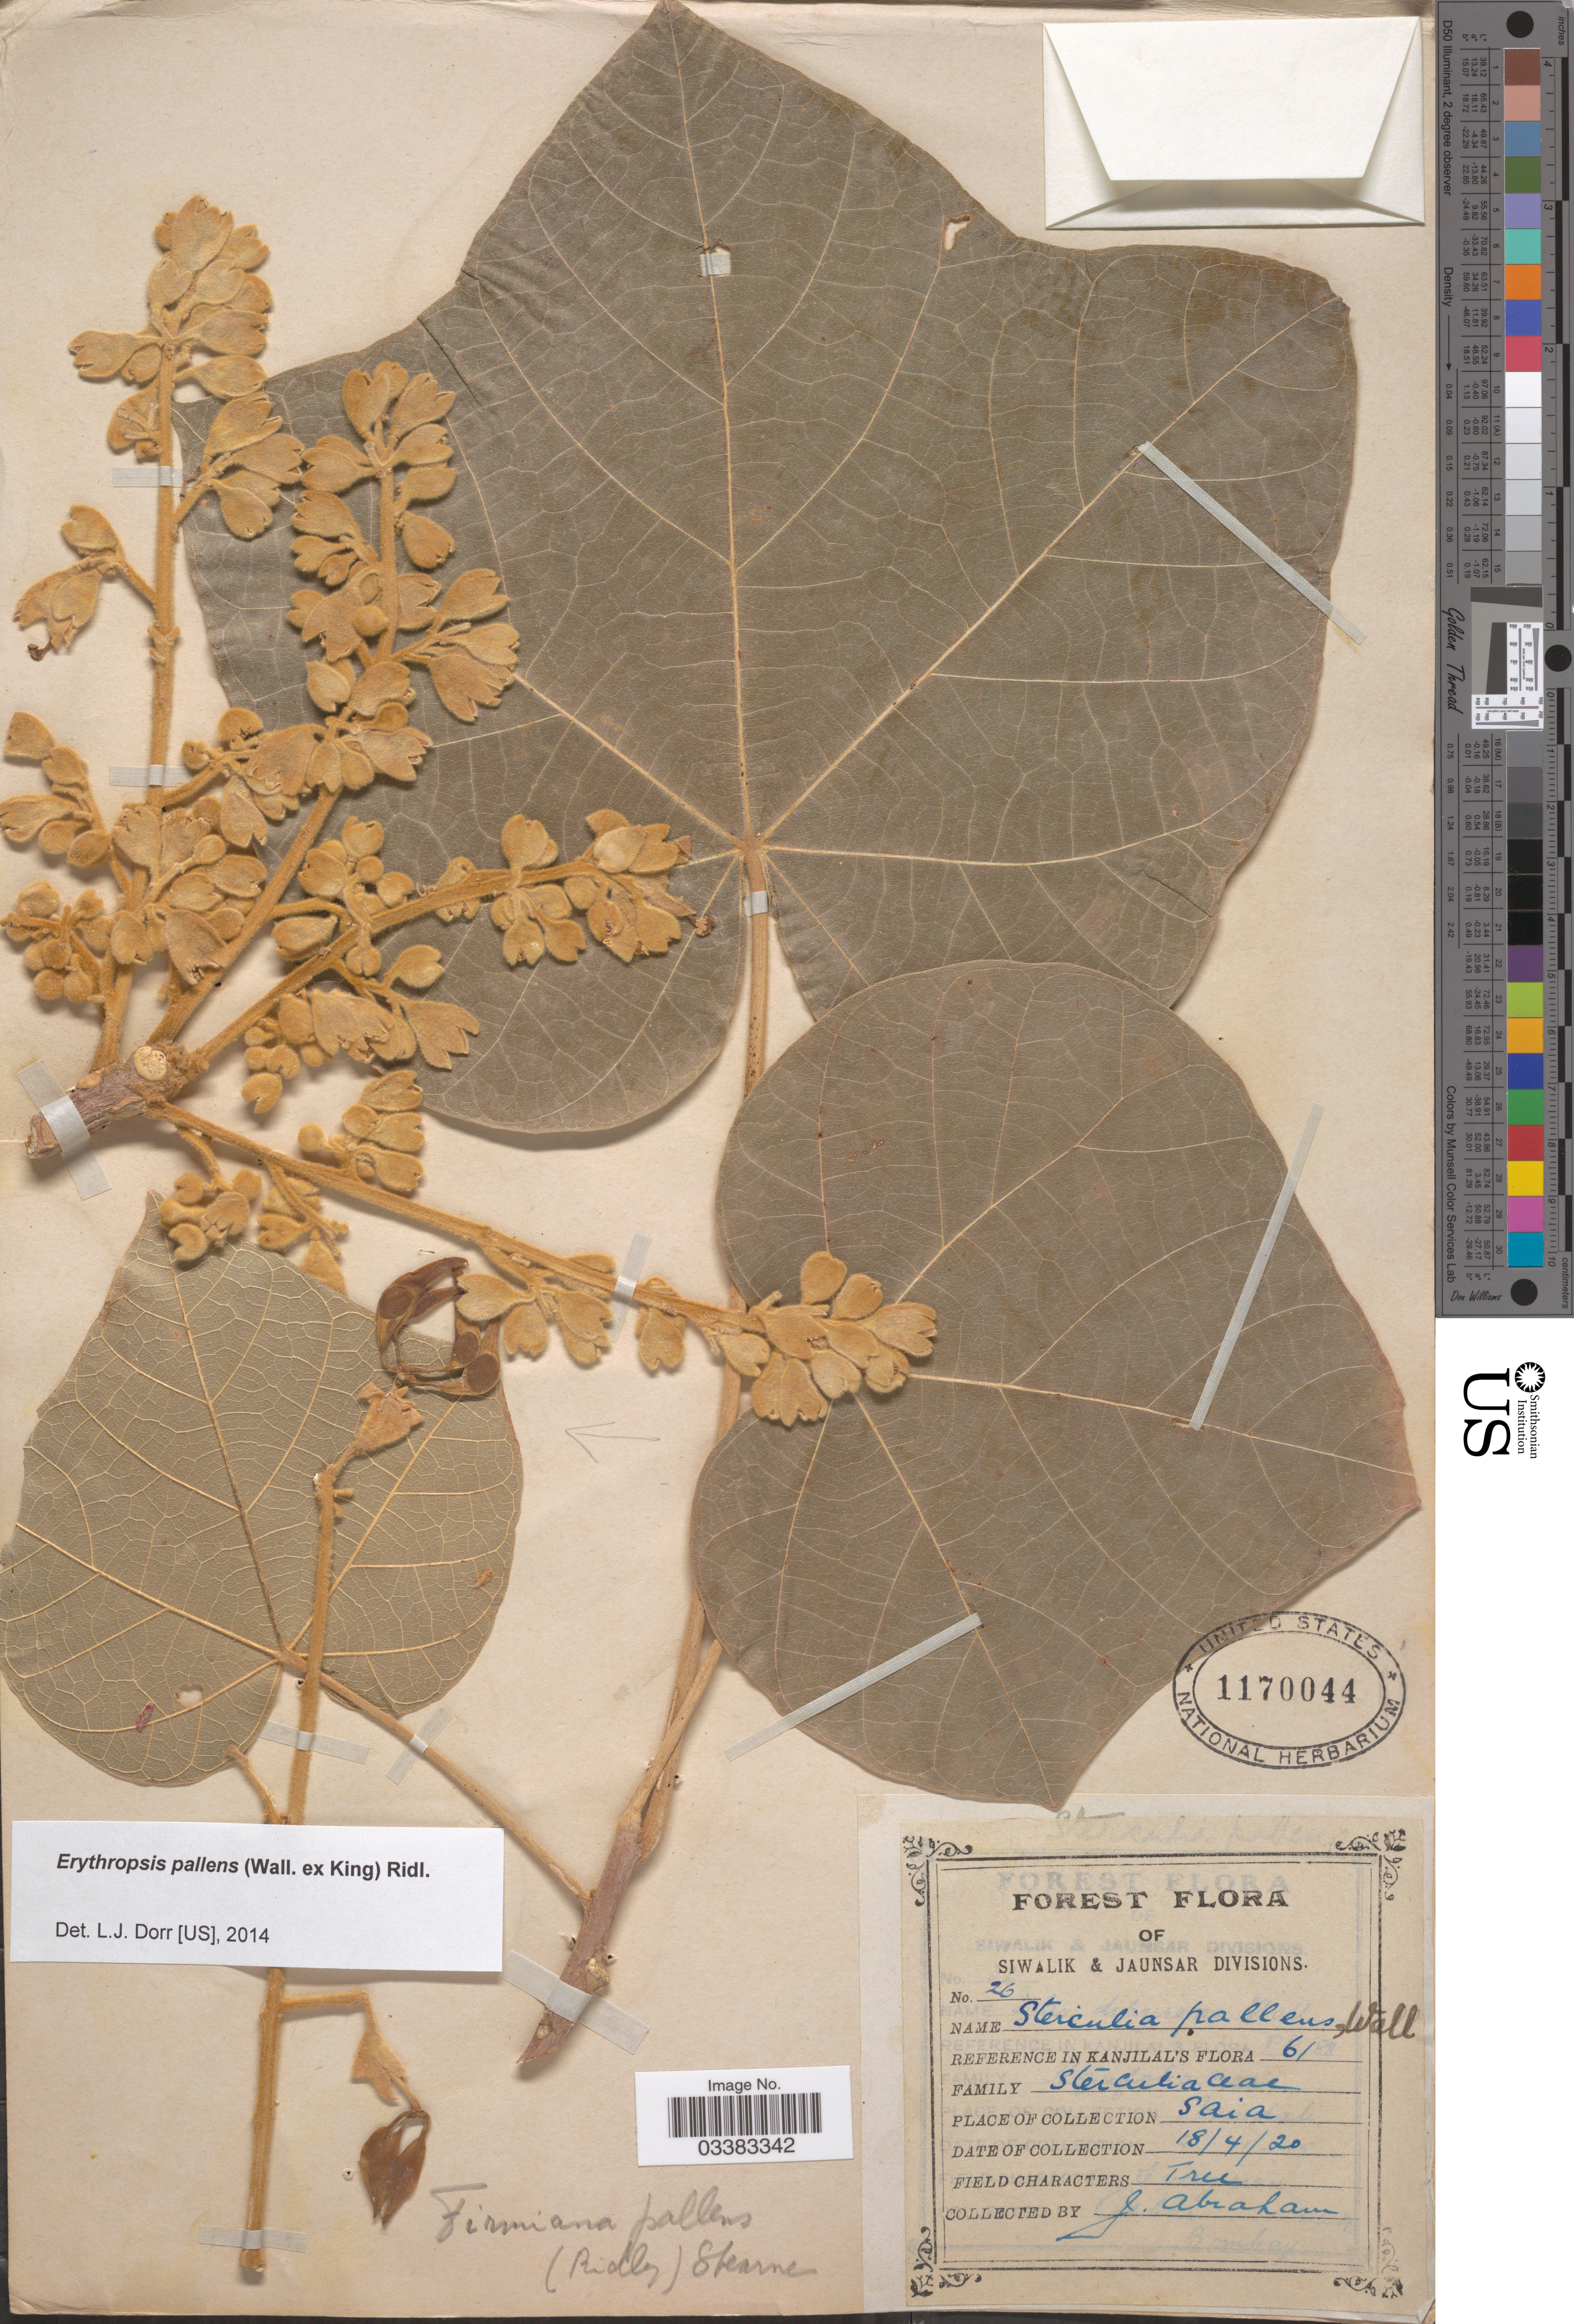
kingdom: Plantae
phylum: Tracheophyta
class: Magnoliopsida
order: Malvales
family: Malvaceae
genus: Erythropsis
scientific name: Erythropsis pallens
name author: (Wall. ex King) Ridl.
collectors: J. Abraham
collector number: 26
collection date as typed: Transcribed d/m/y: 18/4/20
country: India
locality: Siwalik & Jaunsar Divisions. Saia.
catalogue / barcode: US 1170044